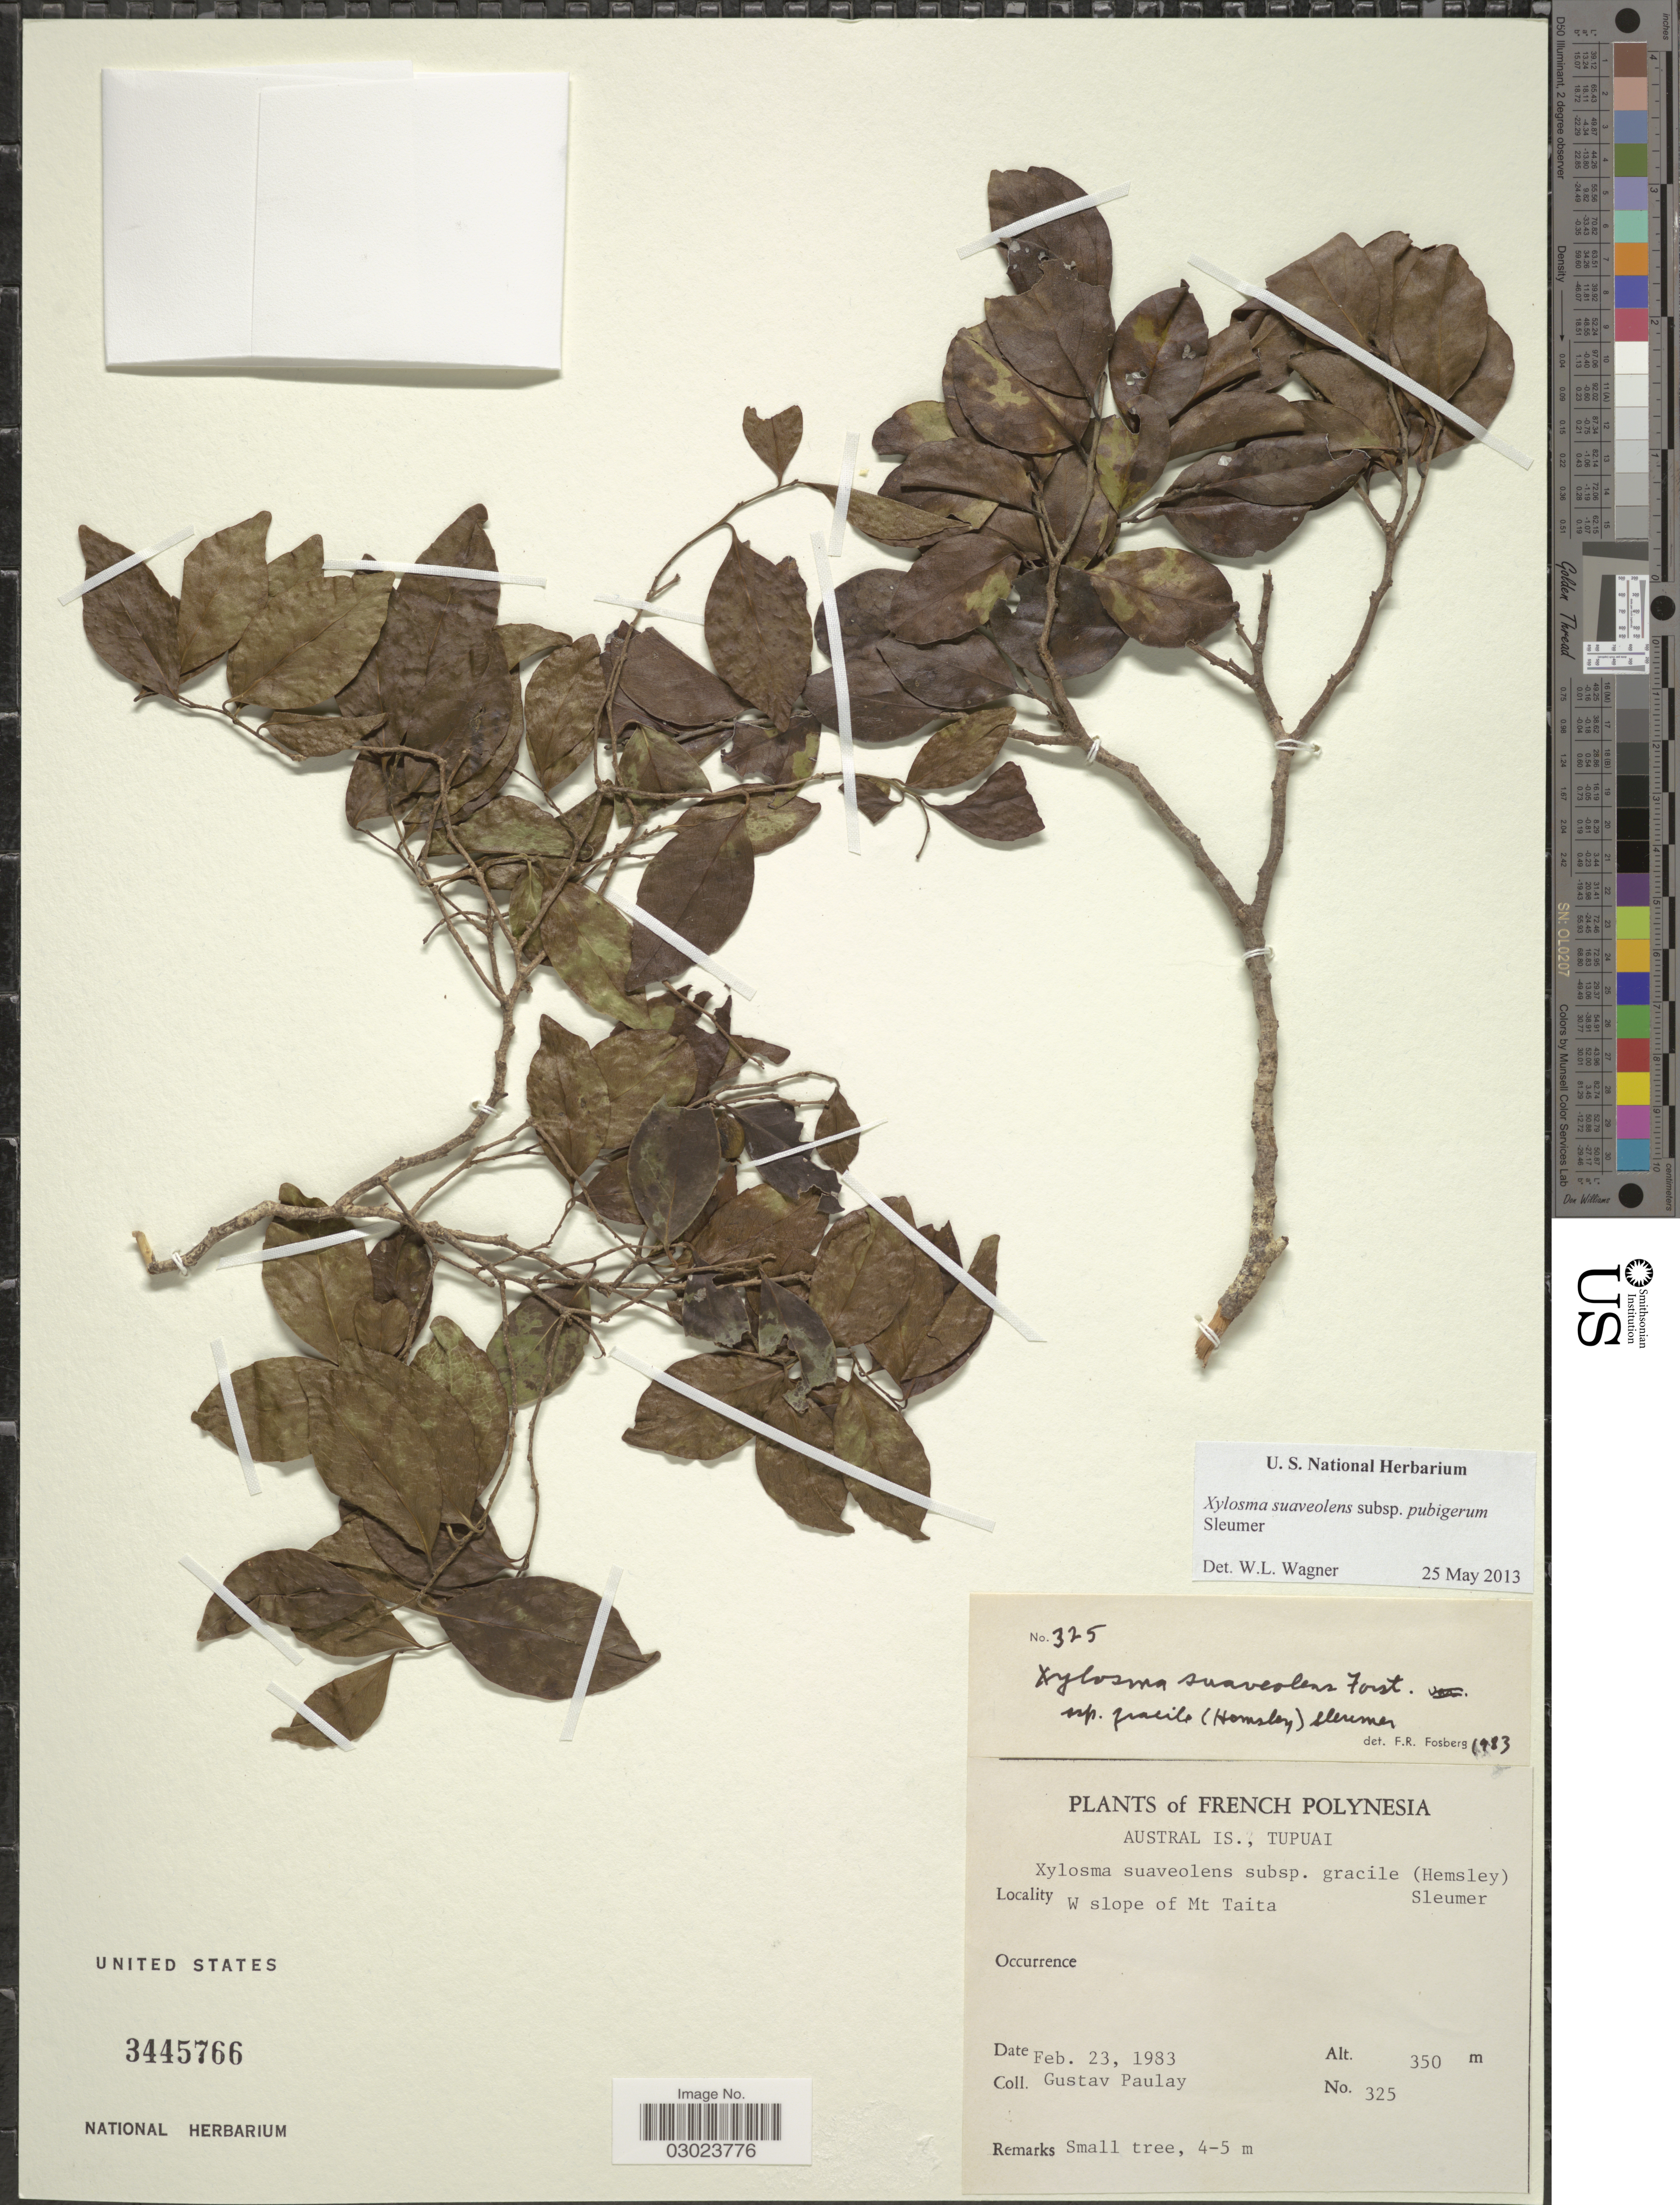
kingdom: Plantae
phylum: Tracheophyta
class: Magnoliopsida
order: Malpighiales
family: Salicaceae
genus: Xylosma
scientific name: Xylosma suaveolens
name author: G. Forst.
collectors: G. Paulay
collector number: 325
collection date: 1983-02-23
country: French Polynesia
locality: Austral Is., Tupuai. W slope of Mt Taita.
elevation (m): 350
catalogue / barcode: US 3445766